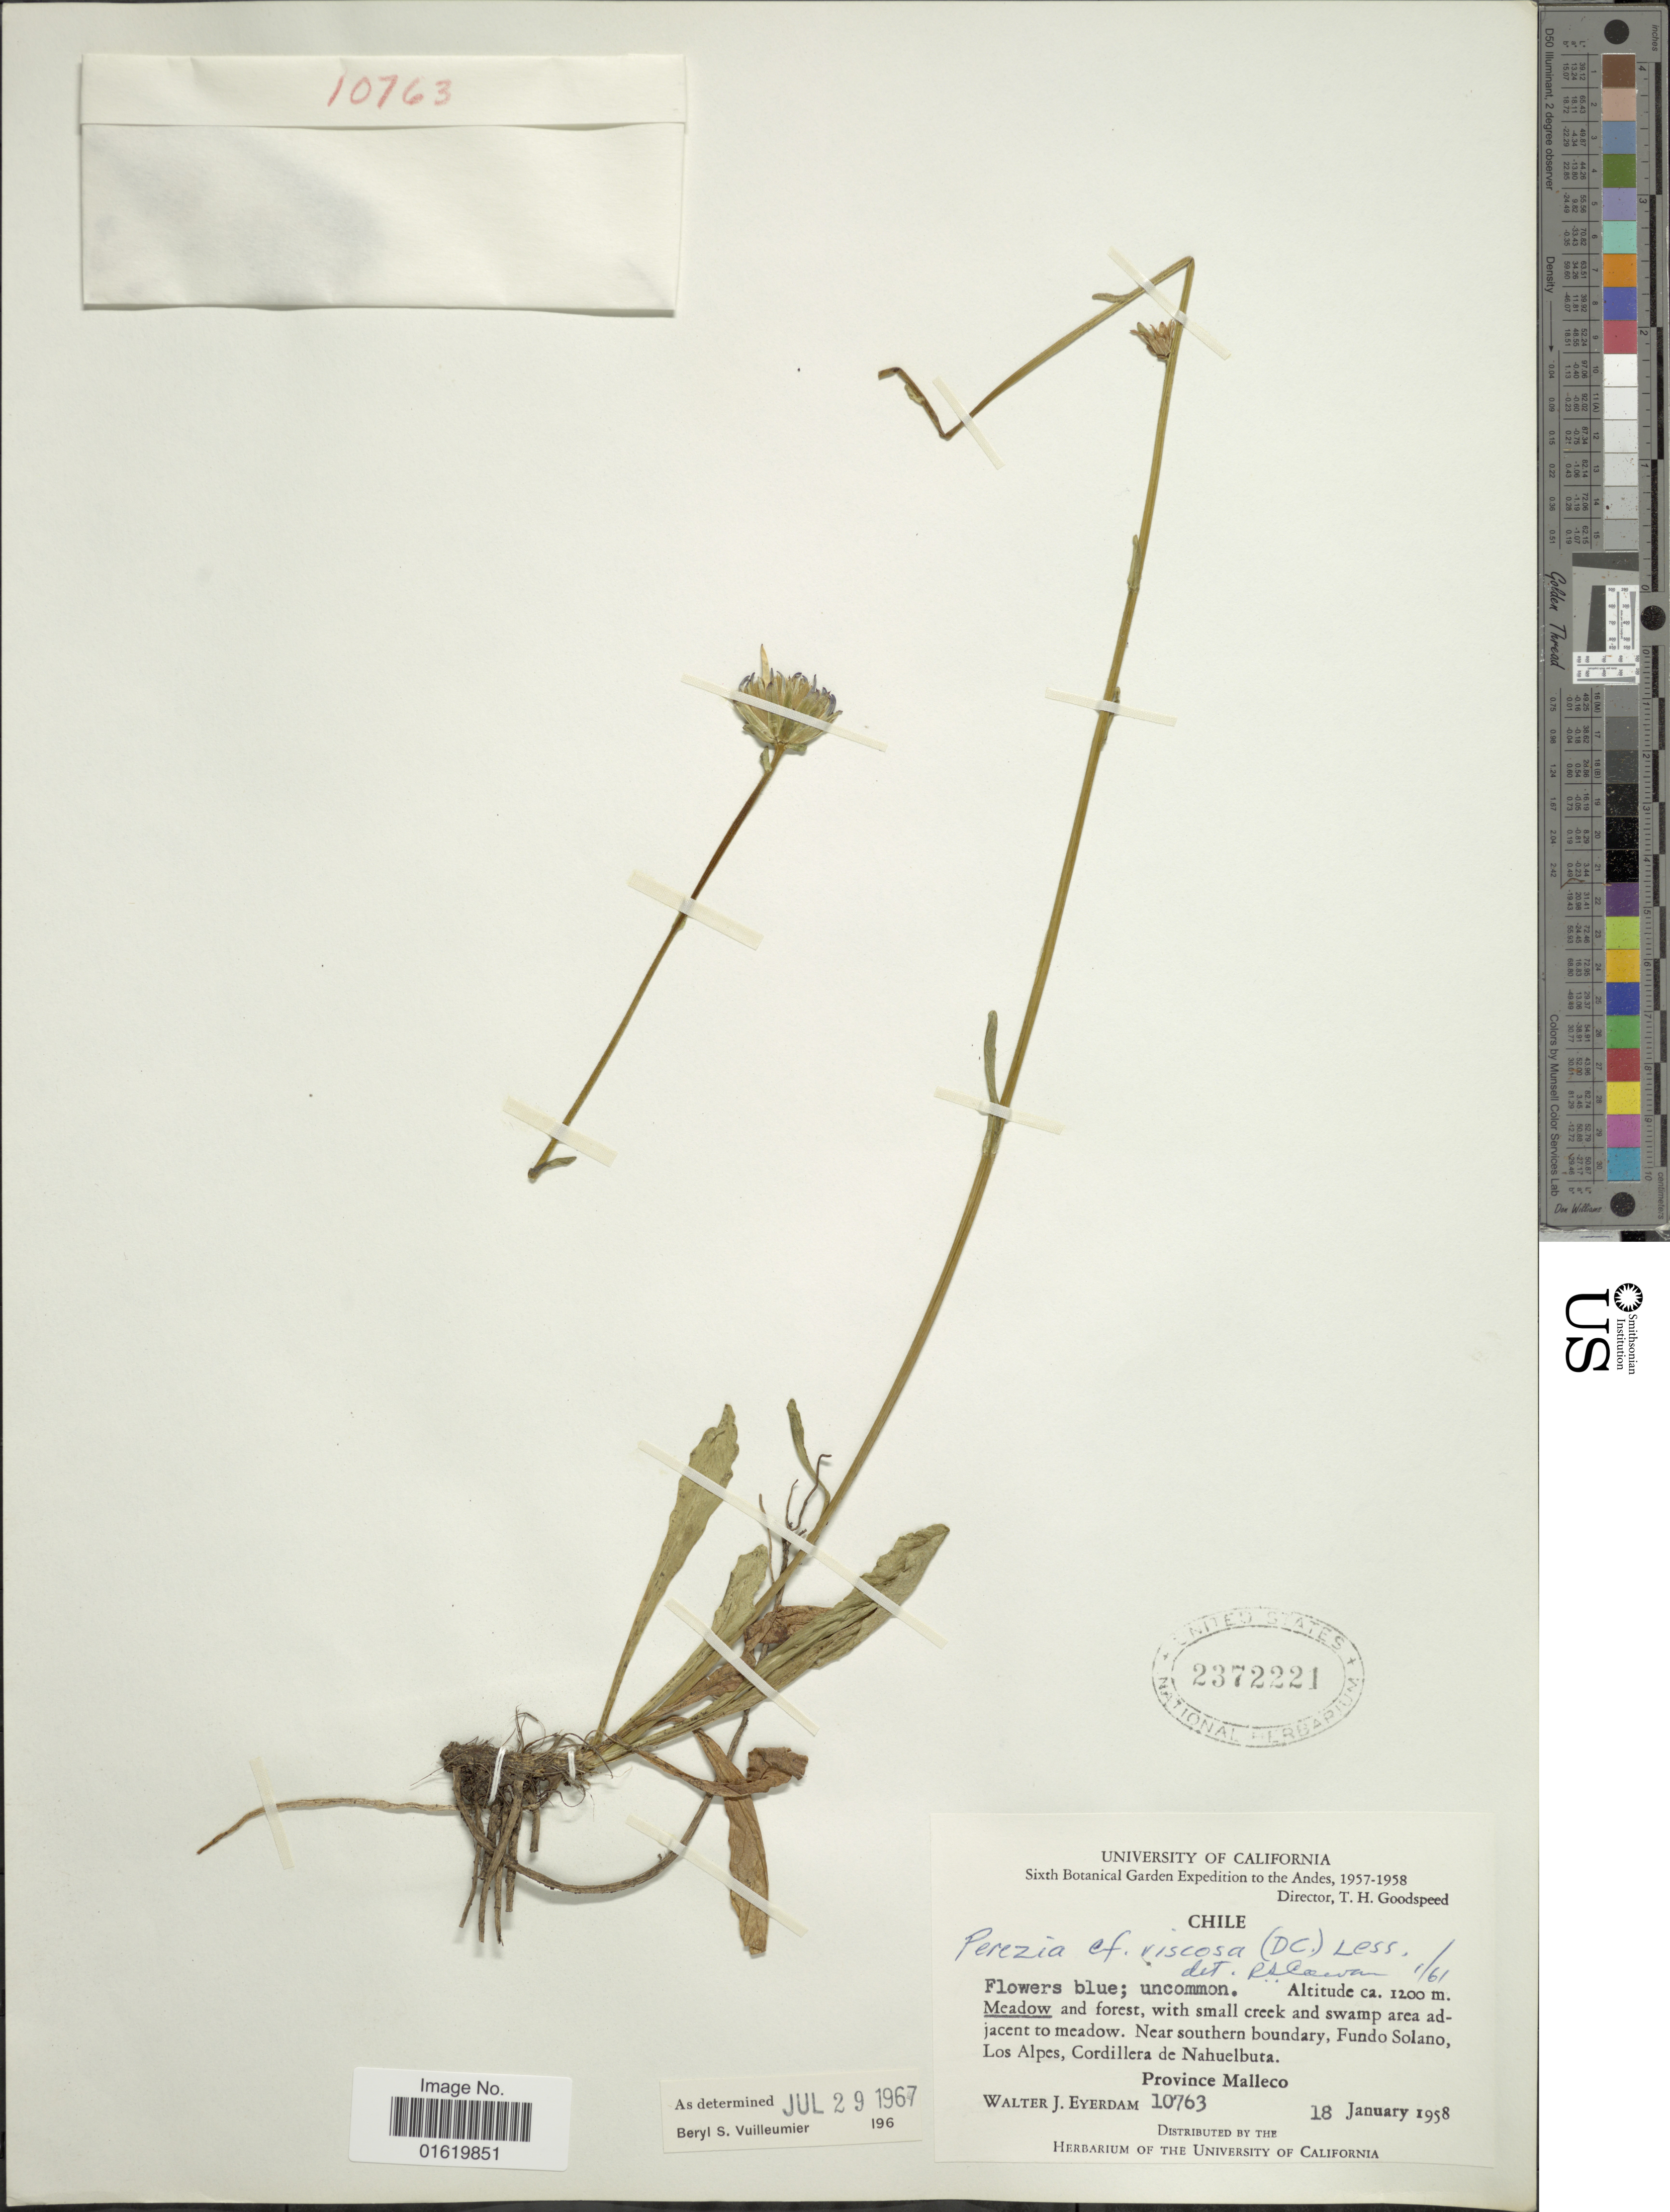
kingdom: Plantae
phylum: Tracheophyta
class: Magnoliopsida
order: Asterales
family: Asteraceae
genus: Perezia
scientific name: Perezia spathulata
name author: (Lag. & D. Don) Hook. & Arn.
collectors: W. J. Eyerdam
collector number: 10763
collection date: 1958-01-18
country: Chile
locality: Near southern boundary, Fundo Solano, Los Alpes, Cordillera de Nahuelbuta. Province Malleco.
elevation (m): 1200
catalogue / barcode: US 2372221